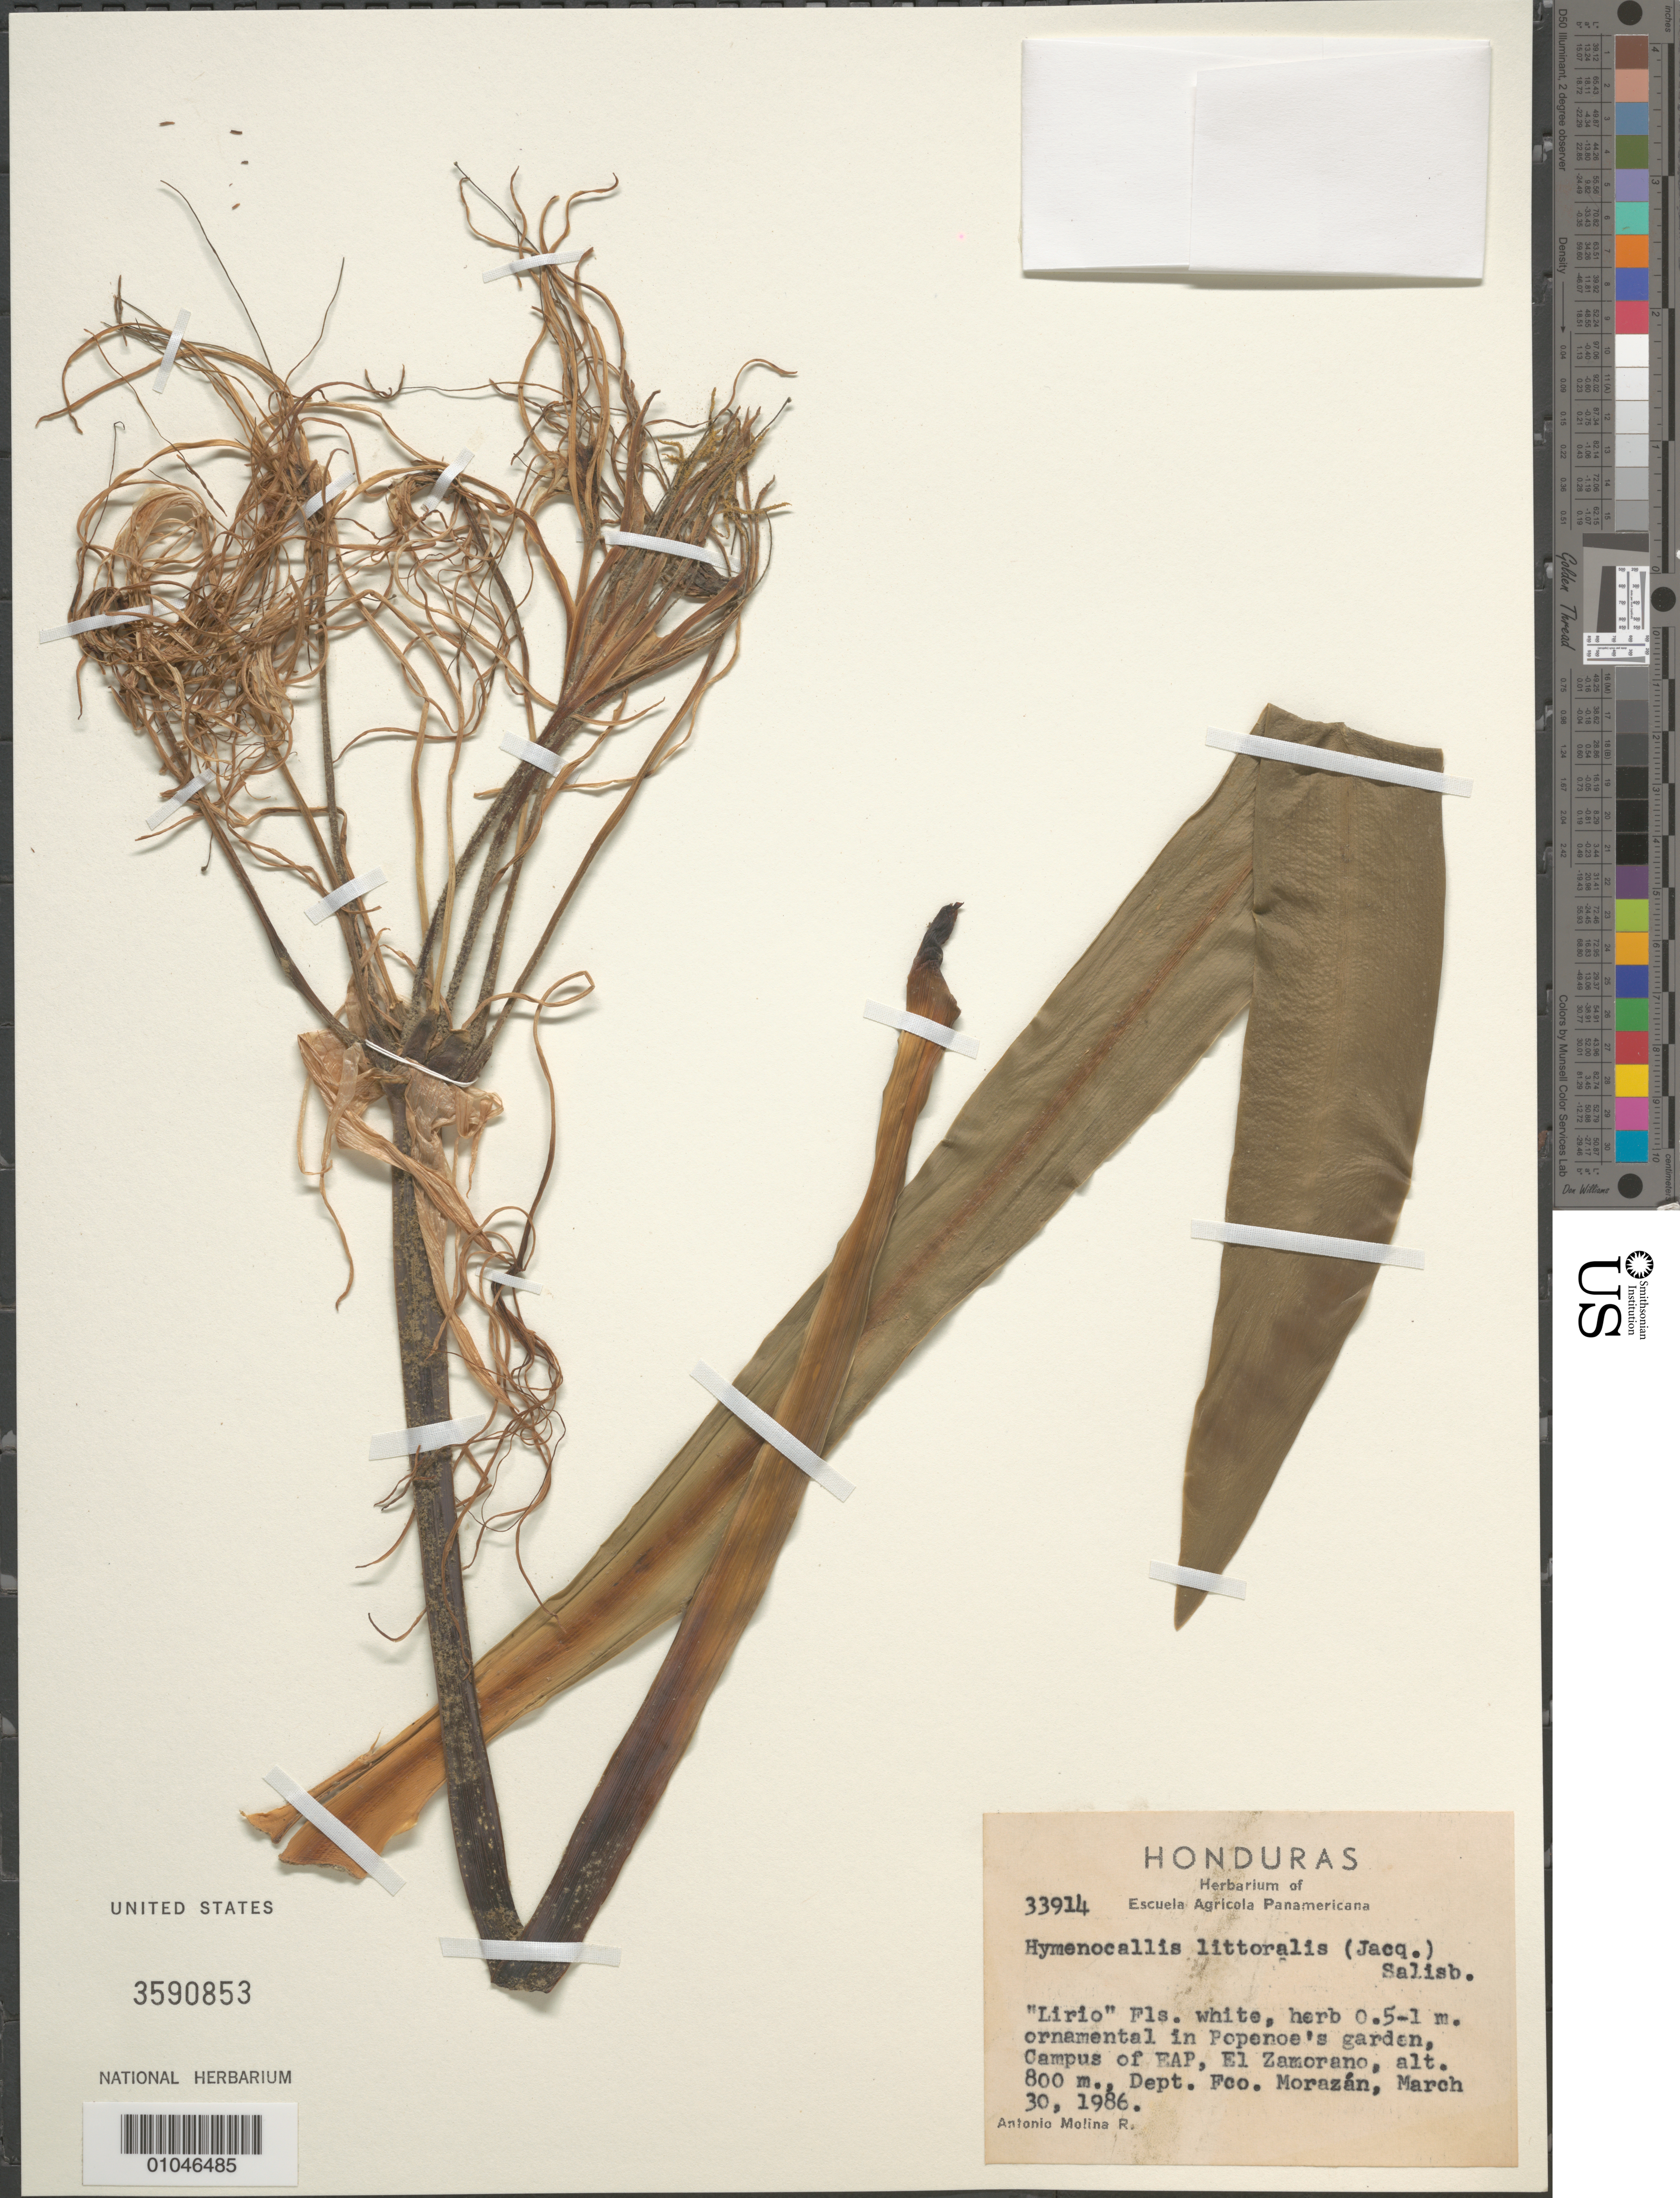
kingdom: Plantae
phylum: Tracheophyta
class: Liliopsida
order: Asparagales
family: Amaryllidaceae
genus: Hymenocallis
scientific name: Hymenocallis littoralis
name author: (Jacq.) Salisb.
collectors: A. Molina R.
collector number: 33914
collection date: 1986-03-30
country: Honduras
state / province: Fco. Morazán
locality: Campus of EAP, El Zamorano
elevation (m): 800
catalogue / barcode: US 3590853